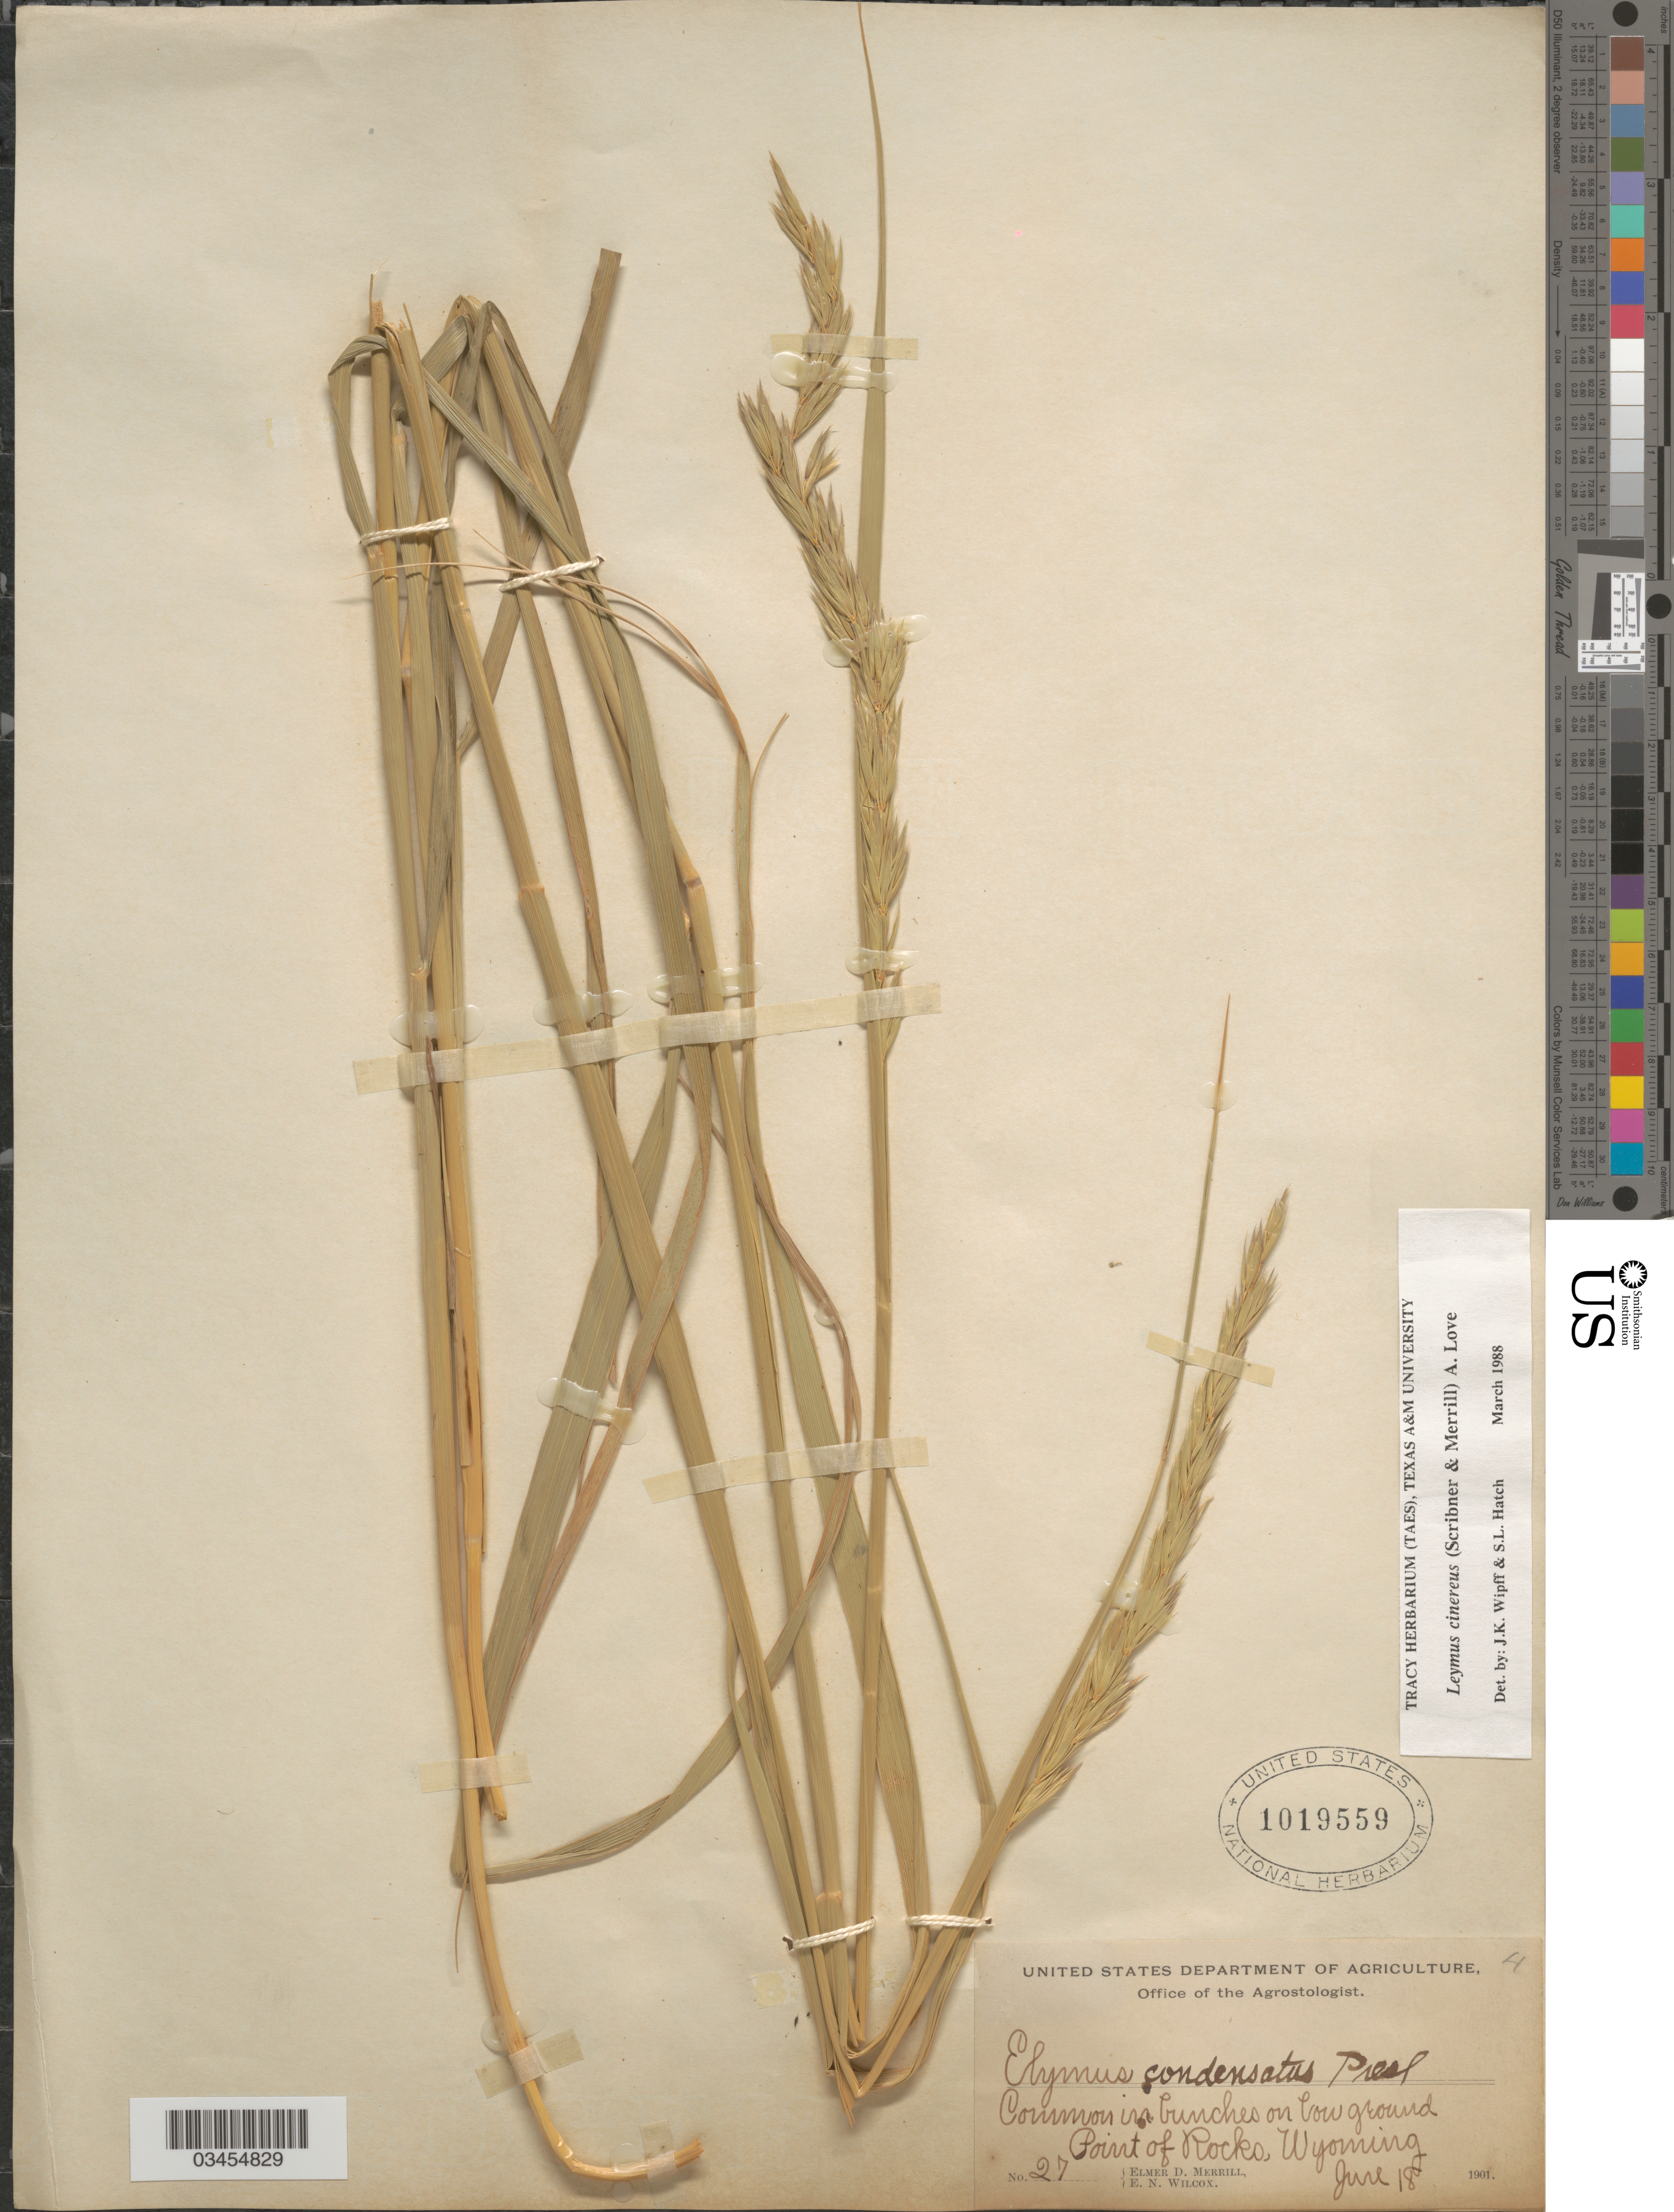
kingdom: Plantae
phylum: Tracheophyta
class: Liliopsida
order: Poales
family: Poaceae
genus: Leymus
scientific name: Leymus cinereus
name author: (Scribn. & Merr.) Á. Löve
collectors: E. D. Merrill & E. Wilcox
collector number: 27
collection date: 1901-06-18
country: United States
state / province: Wyoming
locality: Common in bunches on low ground. Point of Rocks.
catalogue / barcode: US 1019559